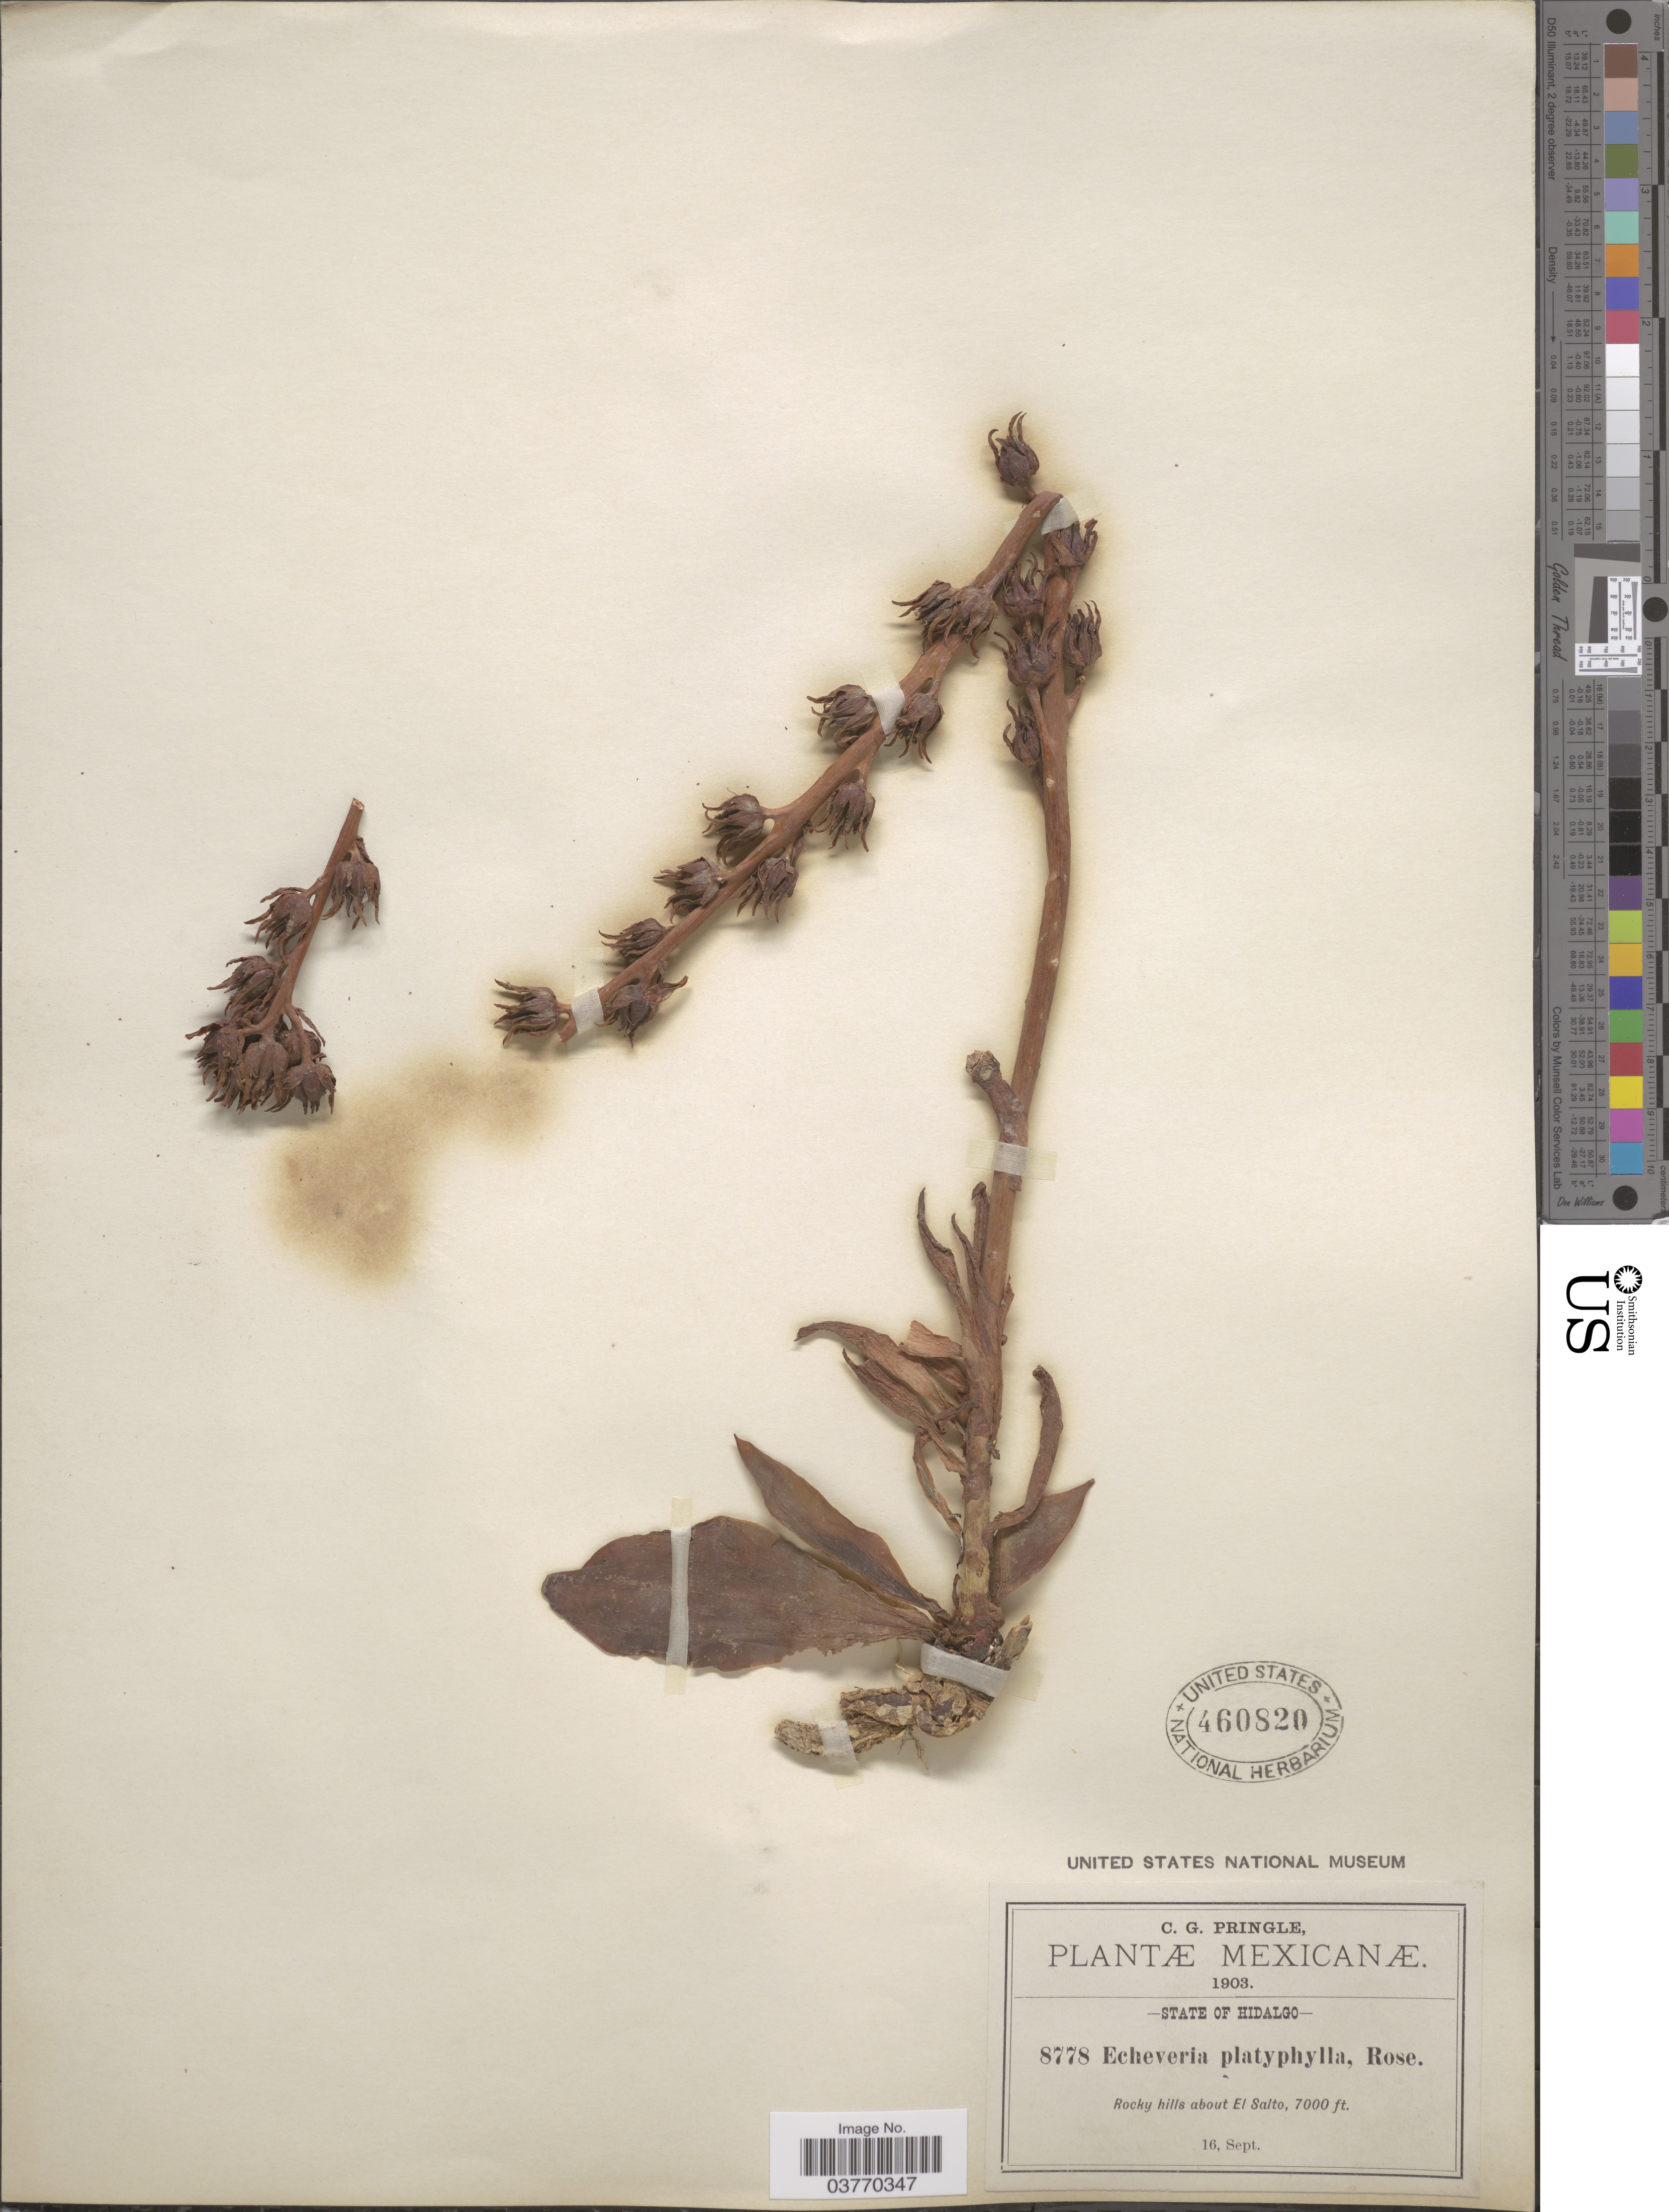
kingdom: Plantae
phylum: Tracheophyta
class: Magnoliopsida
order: Saxifragales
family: Crassulaceae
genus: Echeveria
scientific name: Echeveria platyphylla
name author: Rose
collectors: C. G. Pringle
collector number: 8778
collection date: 1903-09-16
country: Mexico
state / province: Hidalgo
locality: Rocky hills about El Salto.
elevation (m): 2134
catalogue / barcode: US 460820